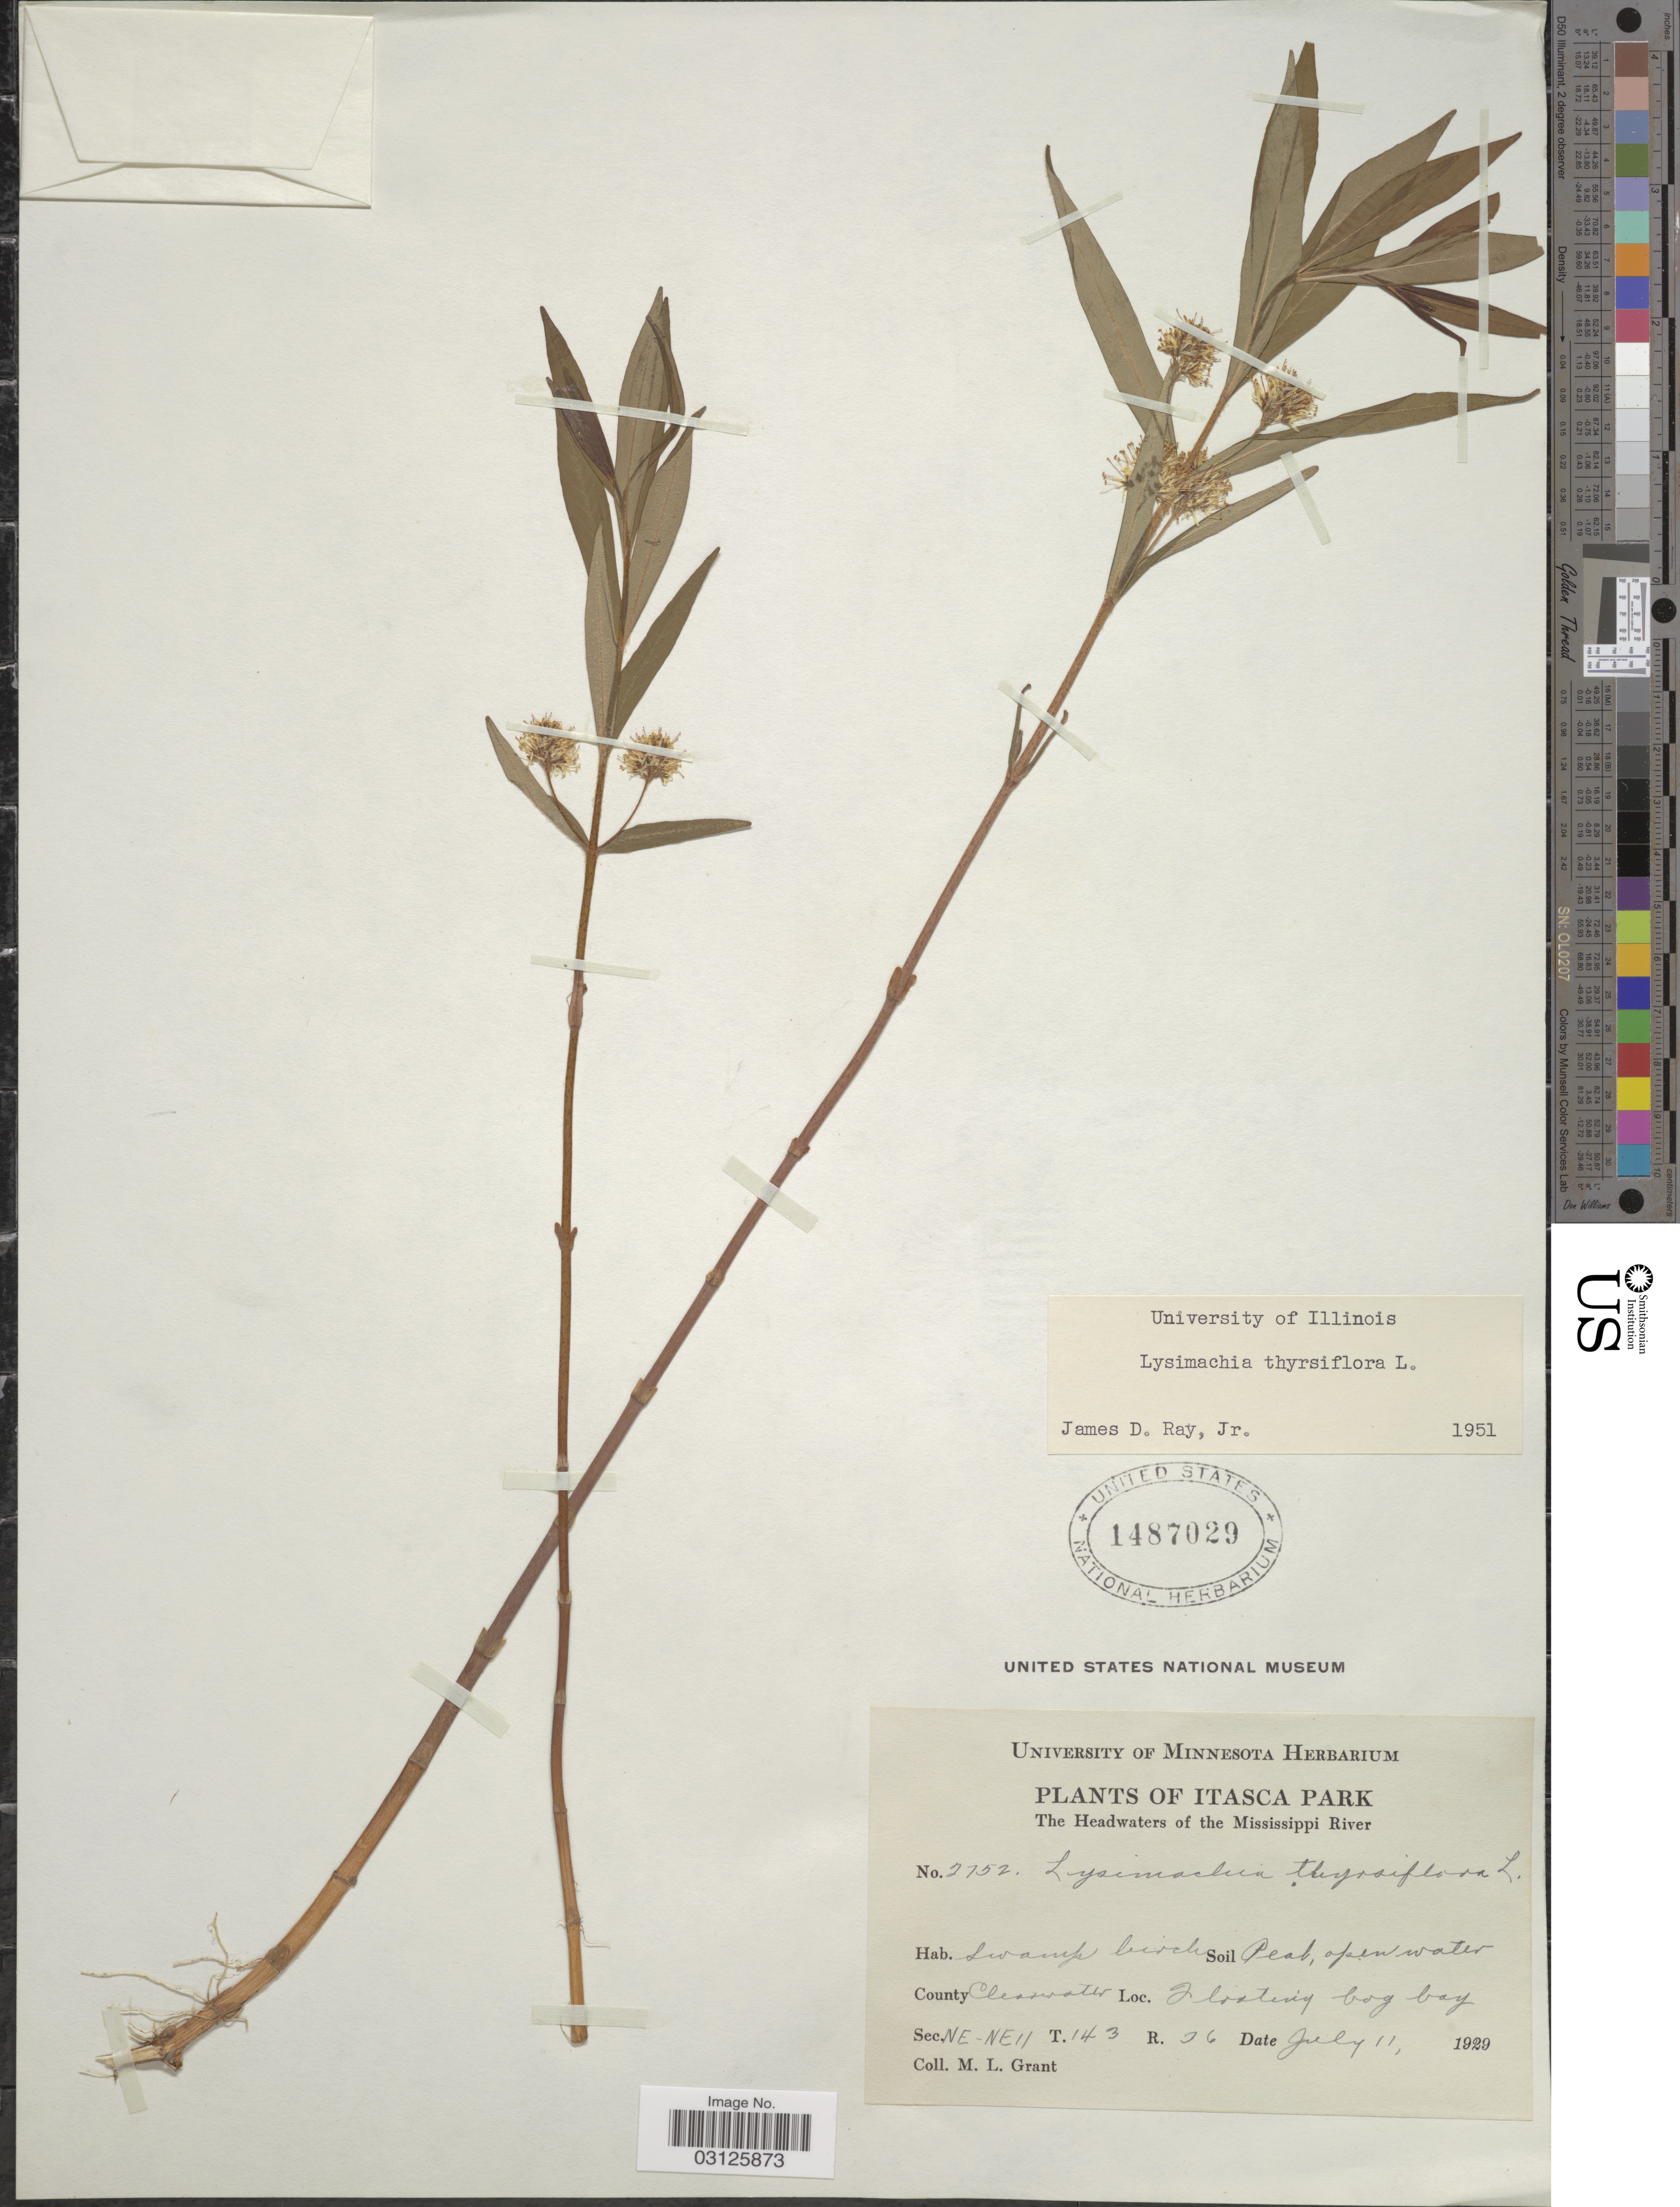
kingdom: Plantae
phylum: Tracheophyta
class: Magnoliopsida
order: Ericales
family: Primulaceae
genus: Lysimachia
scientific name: Lysimachia thyrsiflora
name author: L.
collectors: M. L. Grant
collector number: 2752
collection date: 1929-07-11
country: United States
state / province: Minnesota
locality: Itasca Park. The Headwaters of the Mississippi River. County Clearwater. Floating bog bay. Sec. NE-NE11 T143 R36.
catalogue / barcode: US 1487029